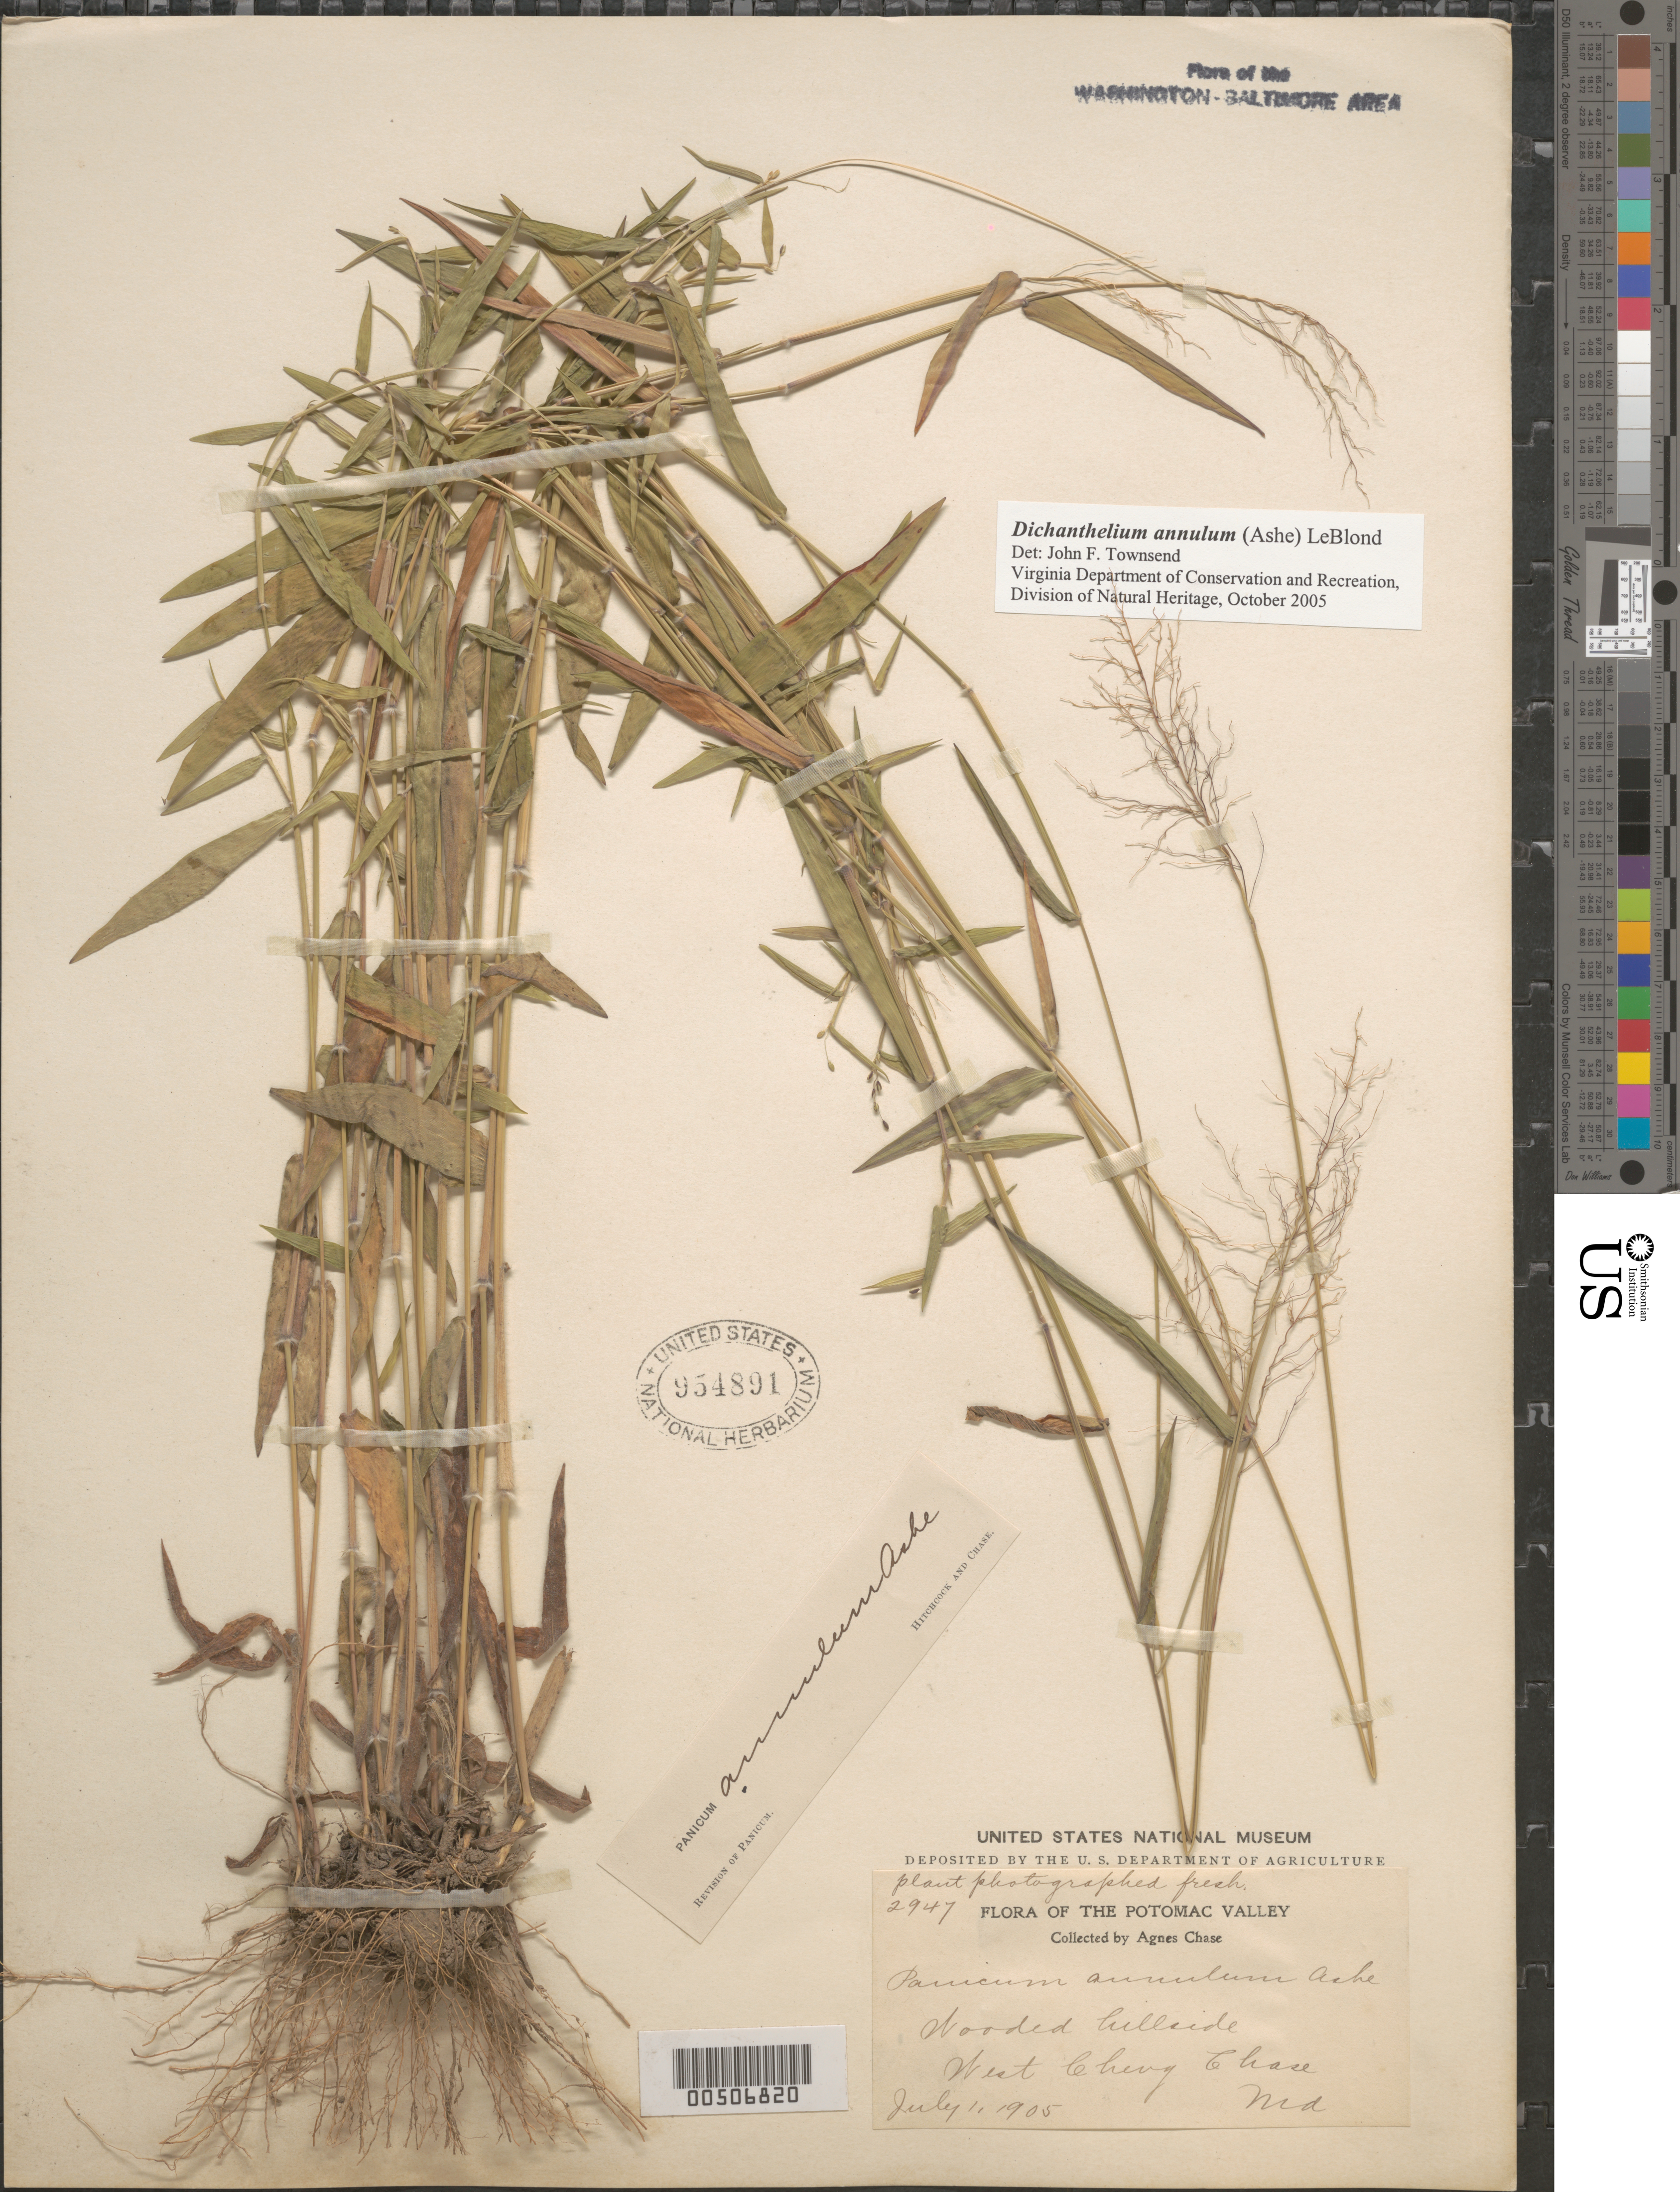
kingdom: Plantae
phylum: Tracheophyta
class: Liliopsida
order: Poales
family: Poaceae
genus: Dichanthelium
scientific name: Dichanthelium annulum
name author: (Ashe) LeBlond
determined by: Townsend, John F.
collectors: A. Chase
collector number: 2947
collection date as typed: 01 Jul 1905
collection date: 1905-07-01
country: United States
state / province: Maryland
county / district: Montgomery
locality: West Chevy Chase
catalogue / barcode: US 954891